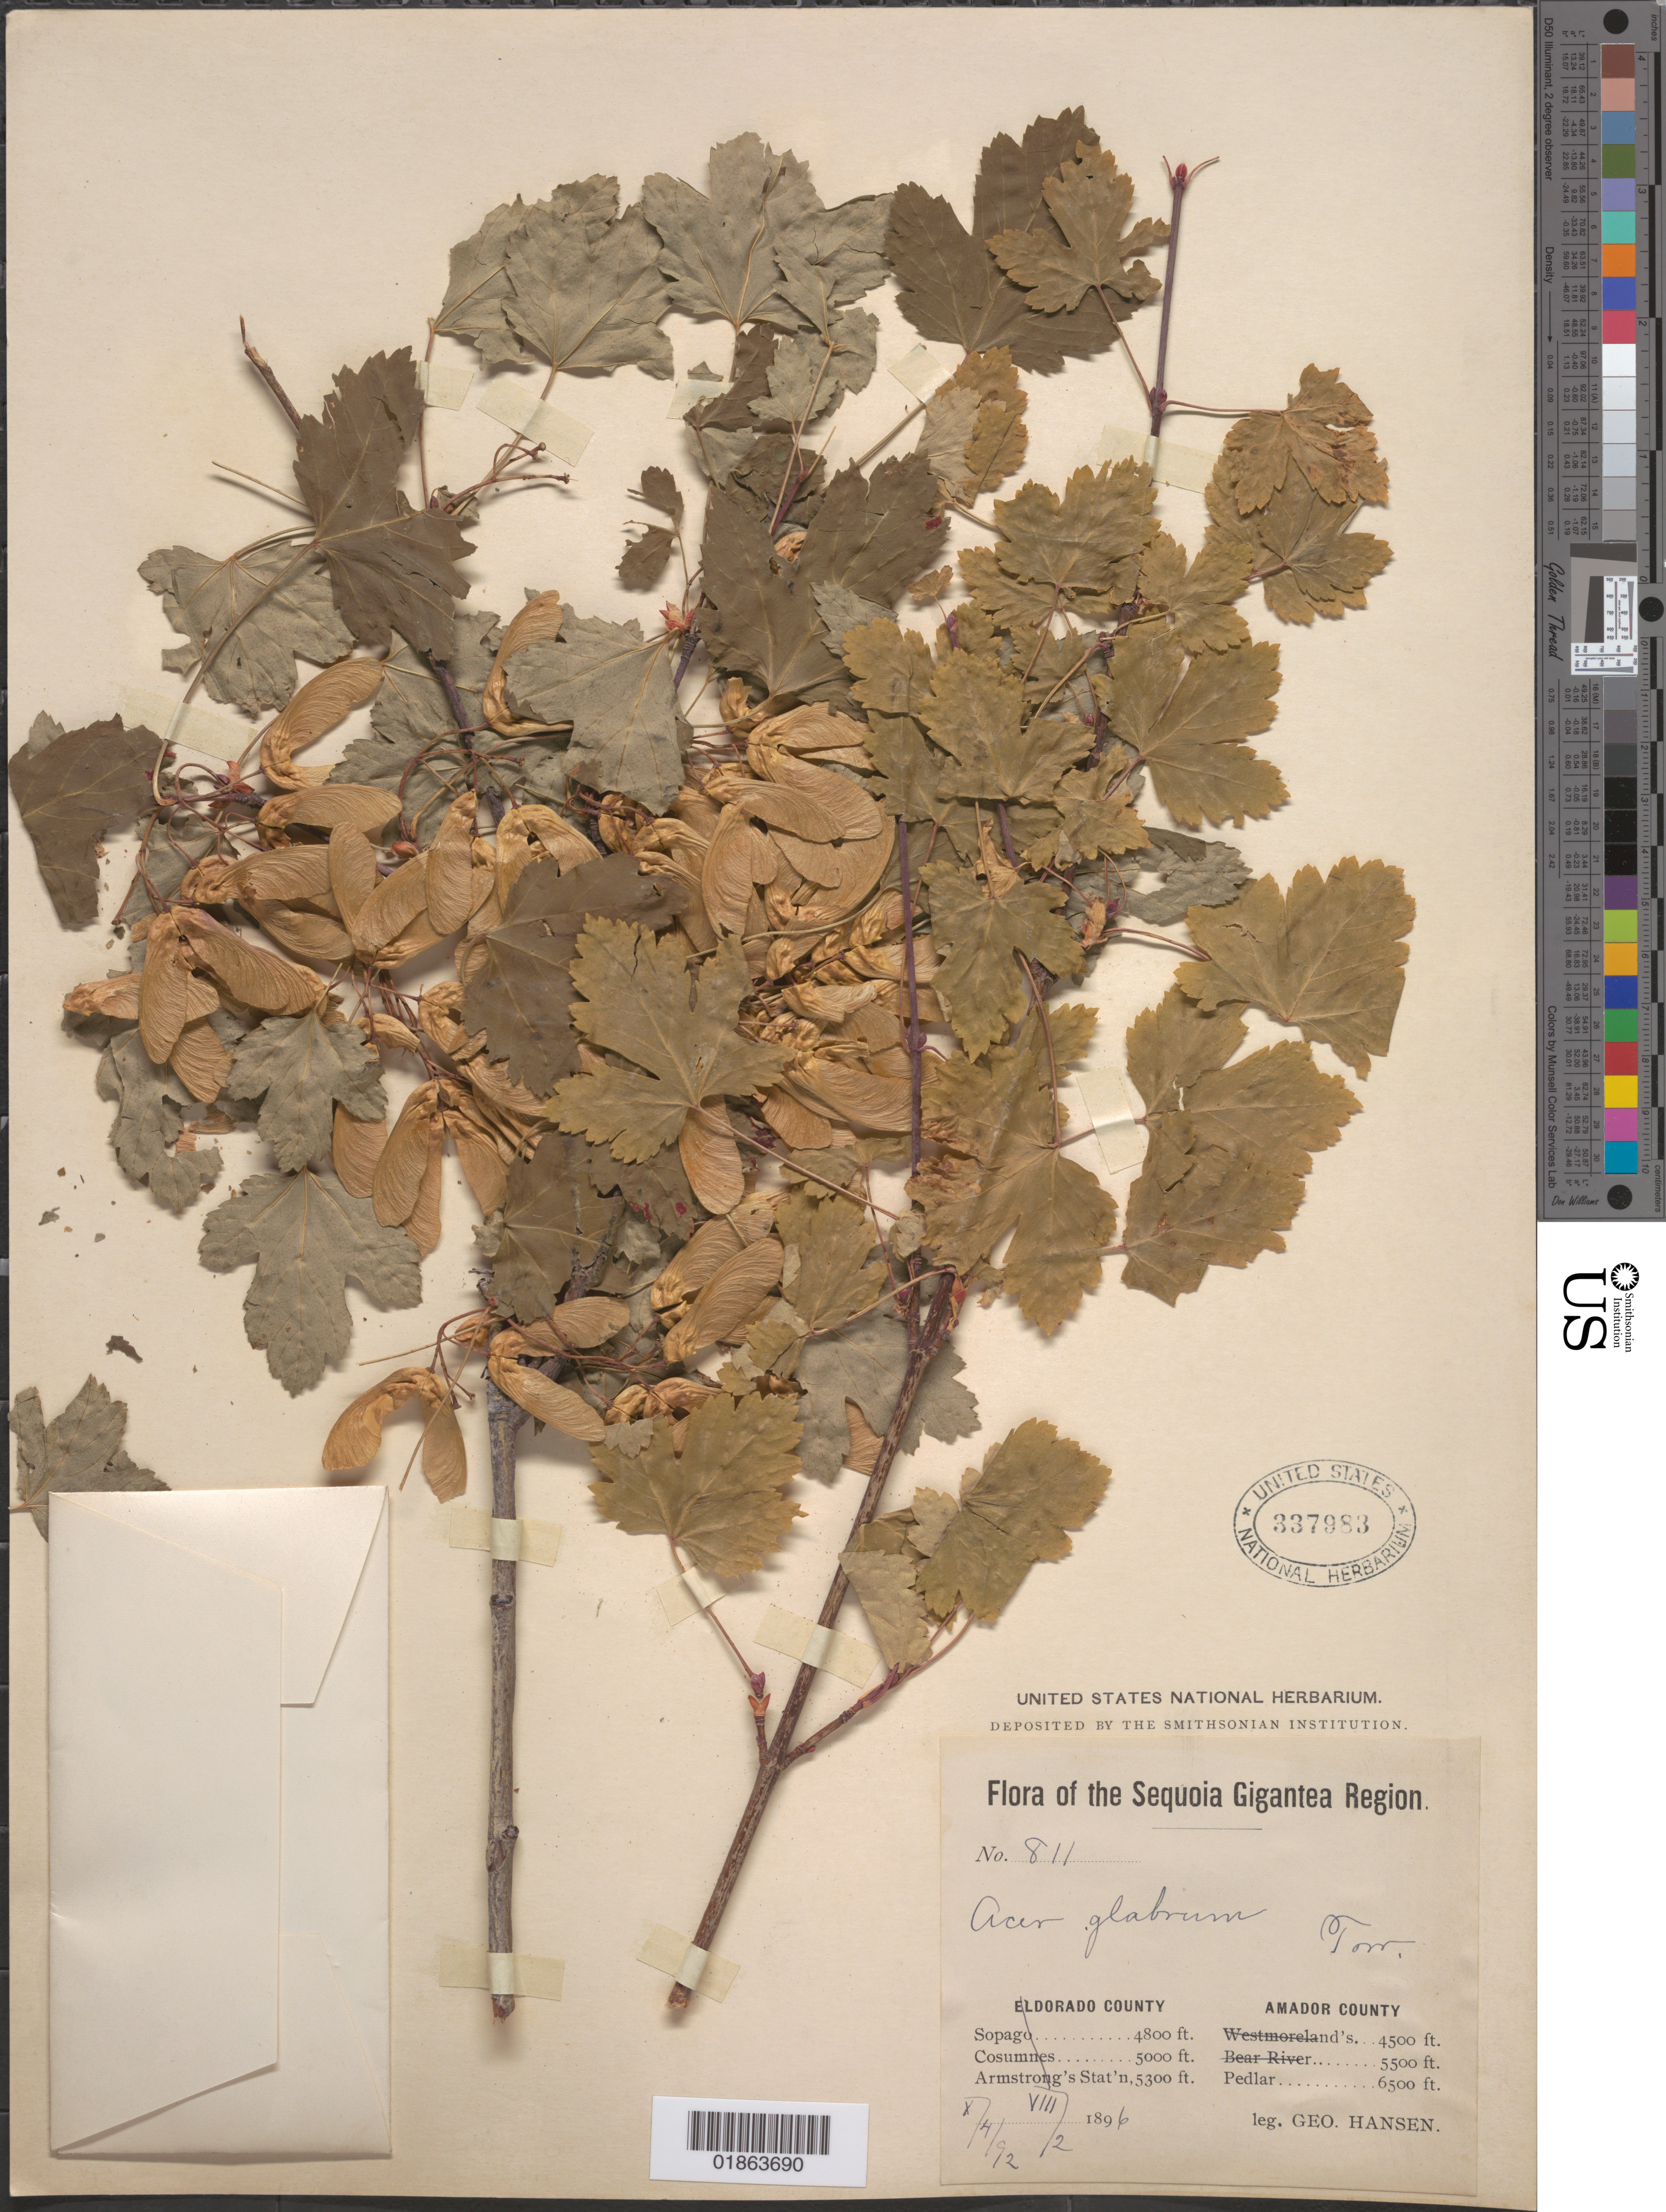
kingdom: Plantae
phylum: Tracheophyta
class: Magnoliopsida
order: Sapindales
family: Sapindaceae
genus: Acer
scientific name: Acer glabrum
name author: Torr.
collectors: G. Hansen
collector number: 811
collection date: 1892-10-04,1896-08-02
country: United States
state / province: California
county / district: Amador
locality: Pedlar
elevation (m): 1981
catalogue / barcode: US 337983